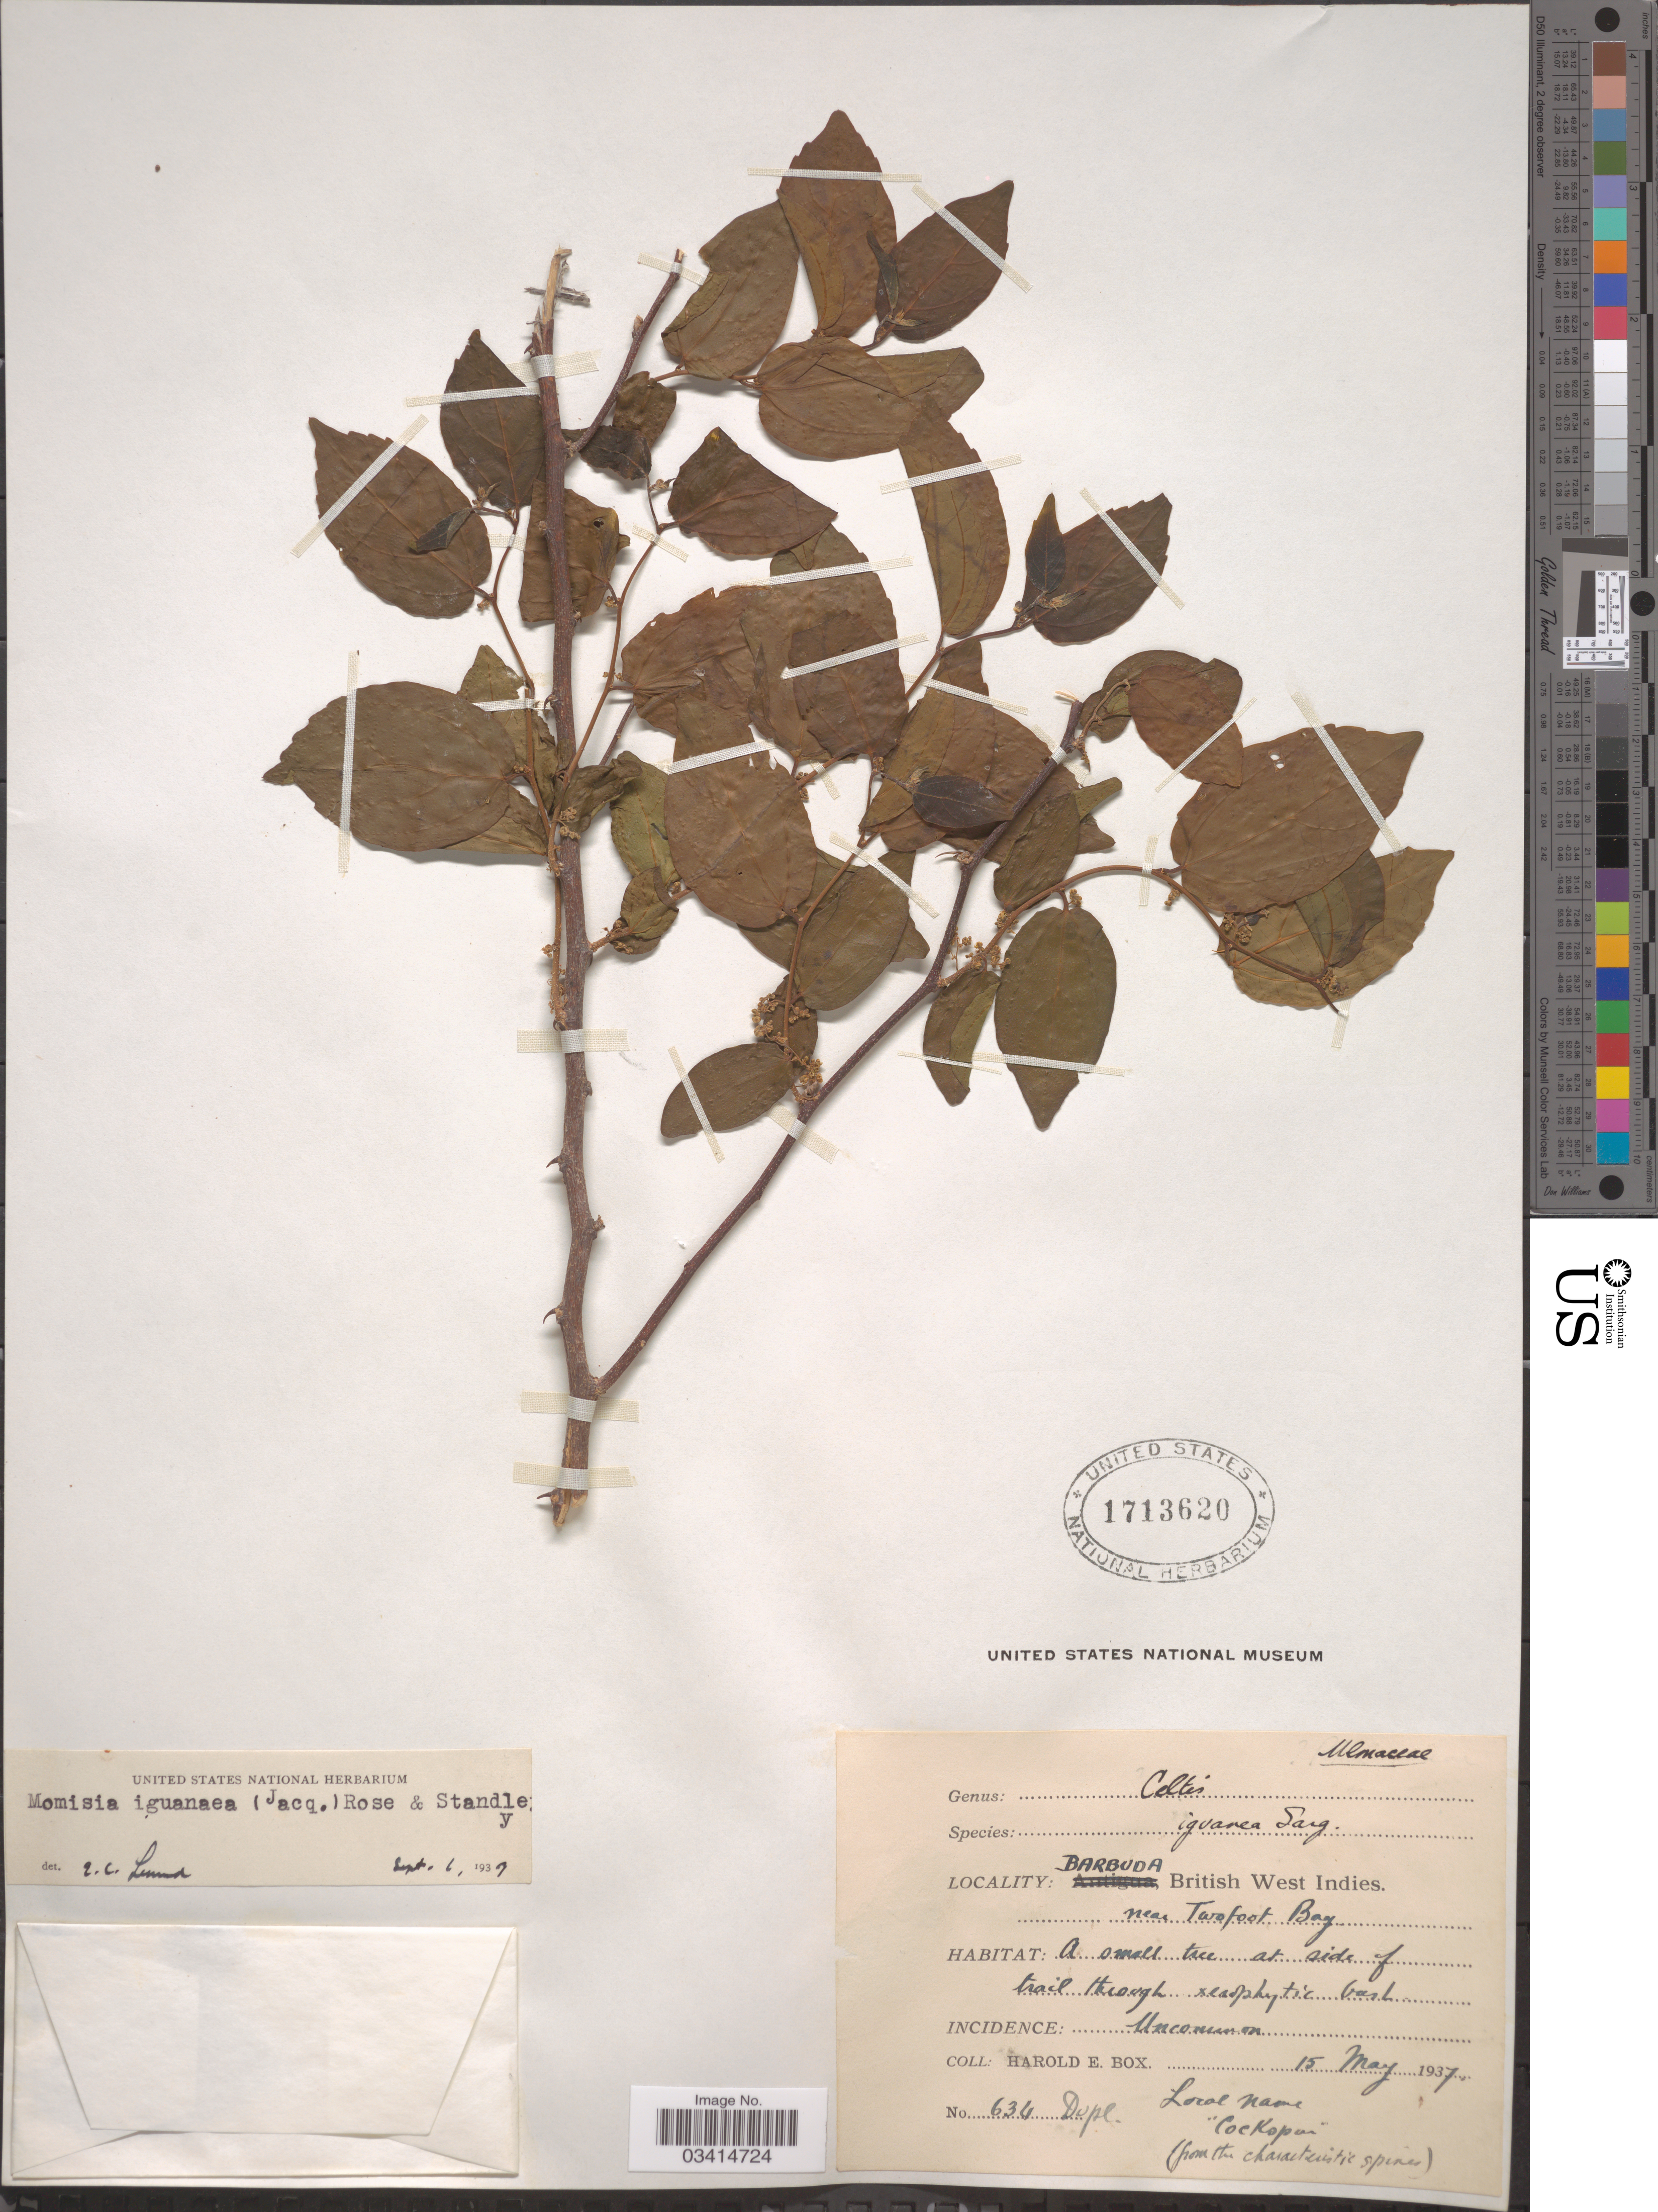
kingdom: Plantae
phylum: Tracheophyta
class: Magnoliopsida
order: Rosales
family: Cannabaceae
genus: Celtis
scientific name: Celtis iguanaea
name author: (Jacq.) Sarg.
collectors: H. E. Box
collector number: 634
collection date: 1937-05-15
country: Antigua and Barbuda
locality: Barbuda, British West Indies near Twofoot Bay.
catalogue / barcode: US 1713620